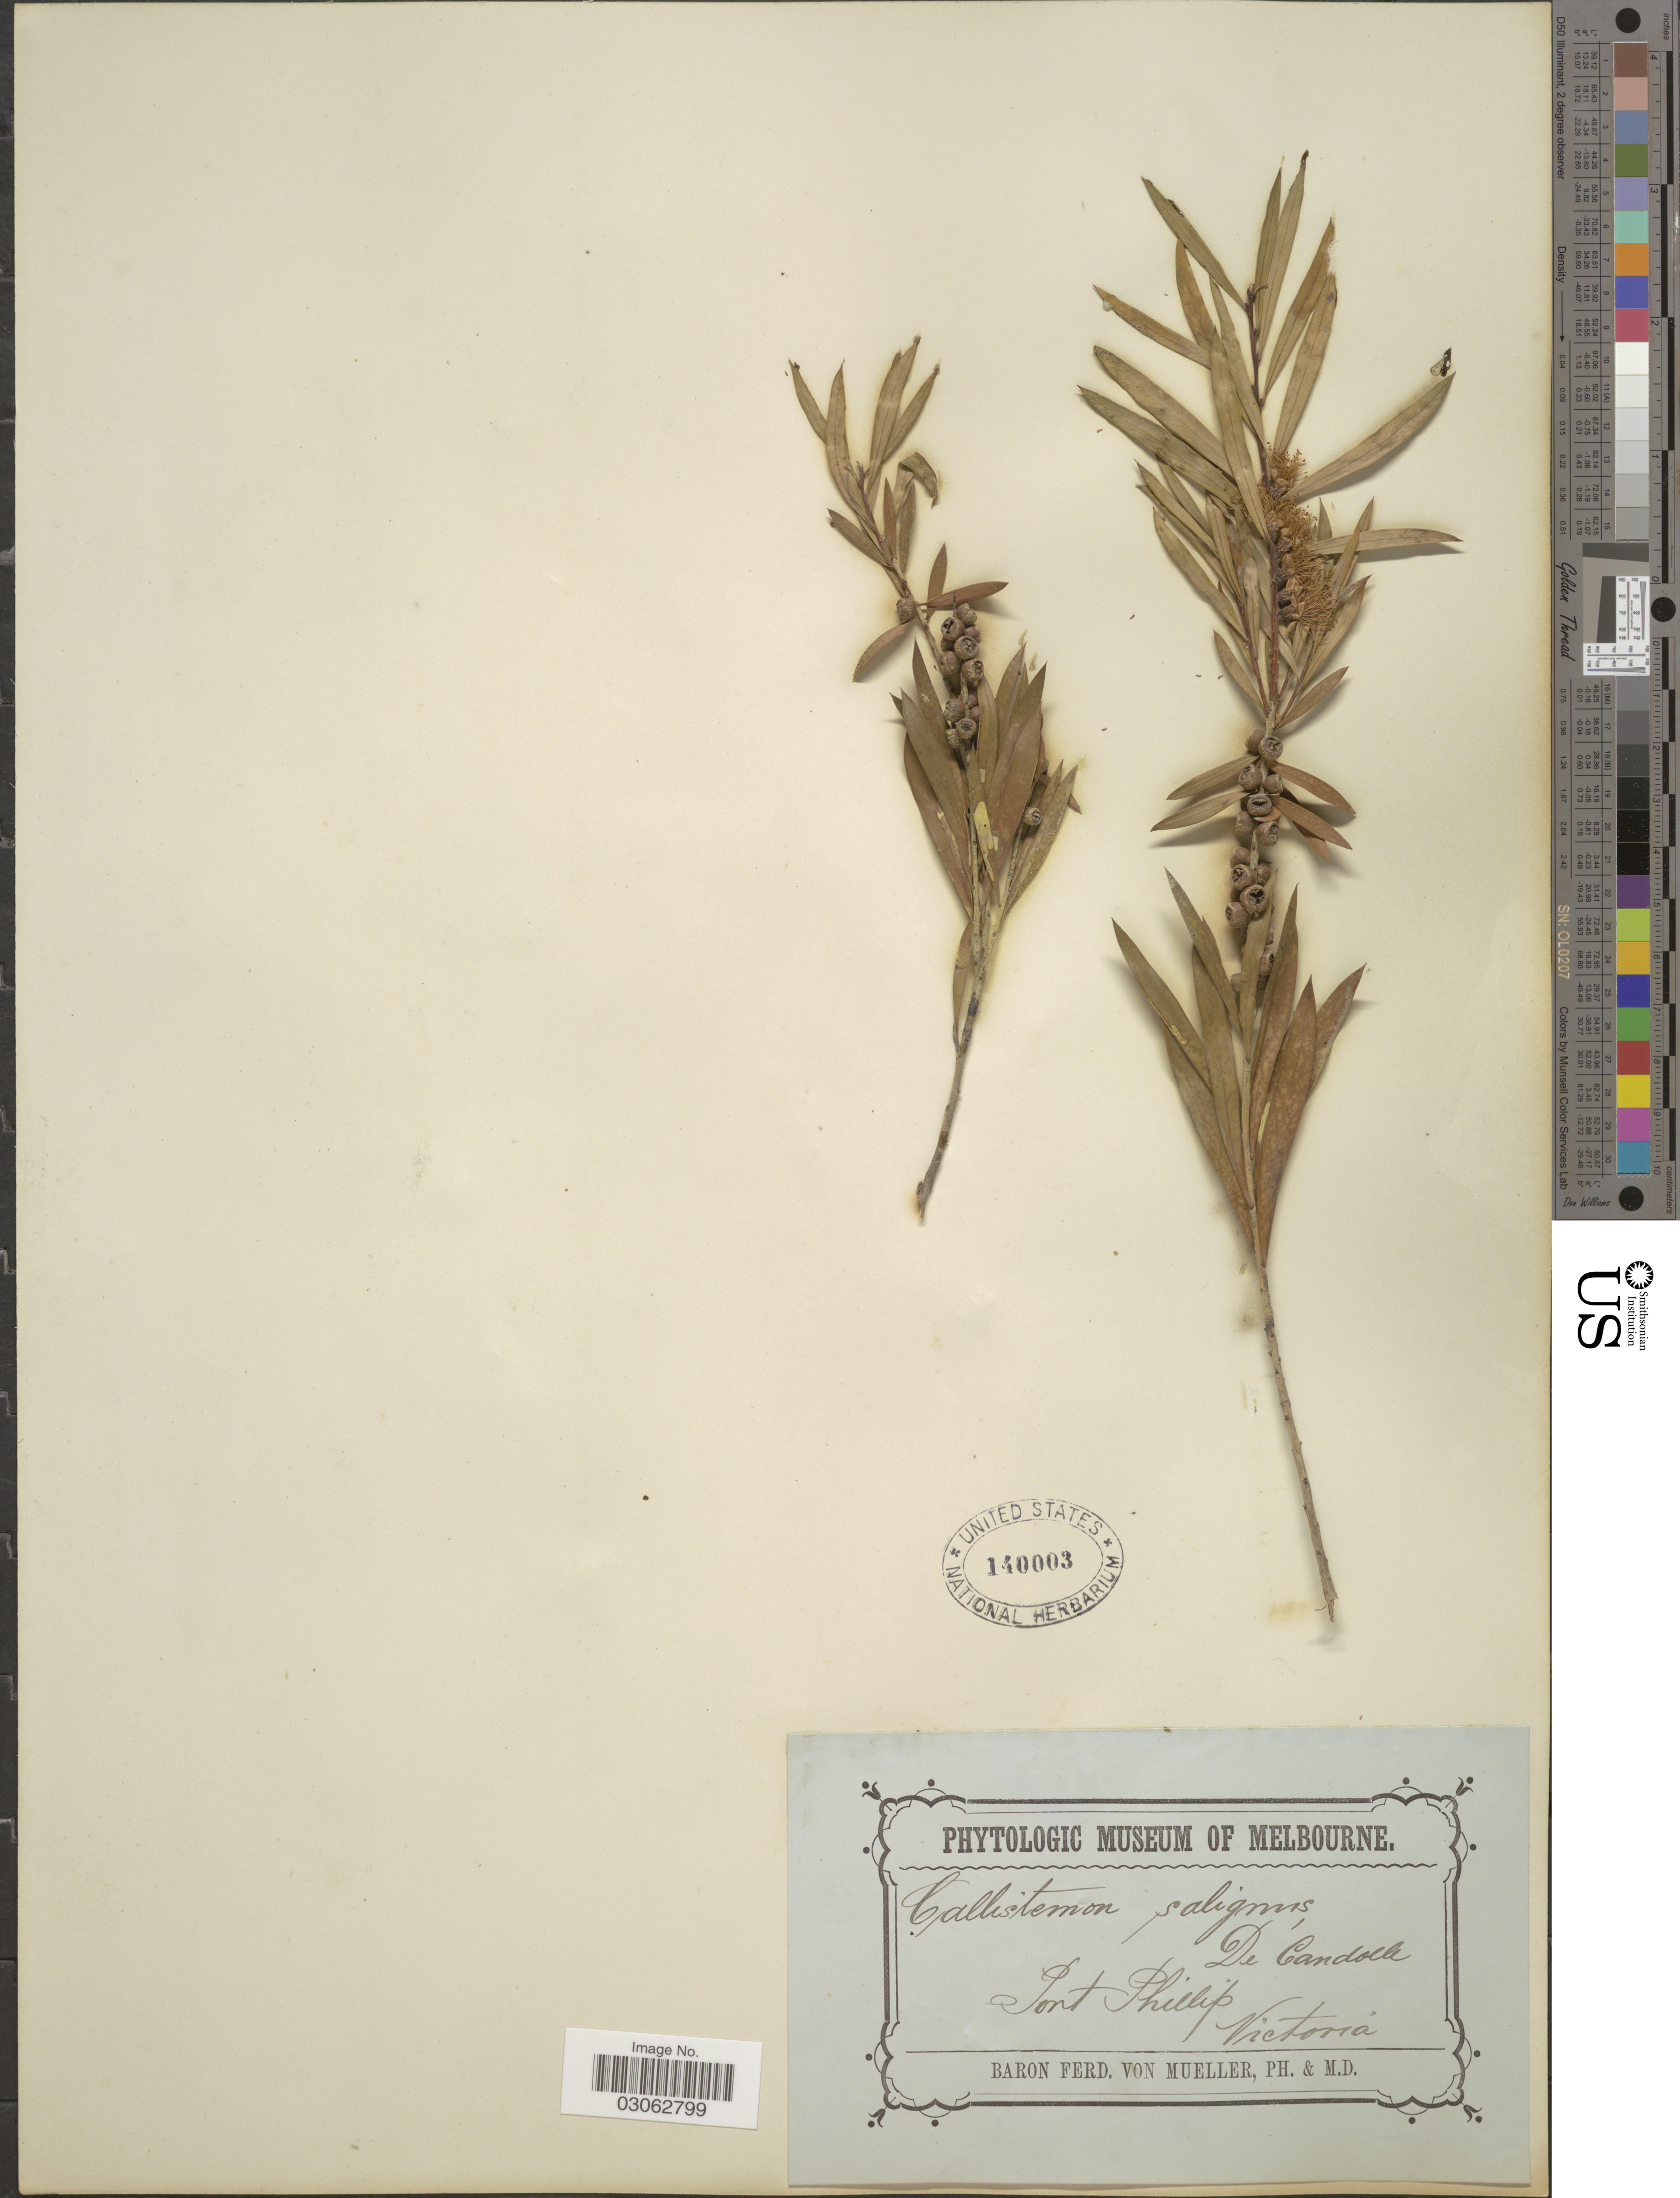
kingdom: Plantae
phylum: Tracheophyta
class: Magnoliopsida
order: Myrtales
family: Myrtaceae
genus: Callistemon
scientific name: Callistemon salignus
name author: (Sm.) Colvill ex Sweet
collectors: F. von Mueller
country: Australia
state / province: Victoria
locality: Port Phillip. Victoria.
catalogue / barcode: US 140003